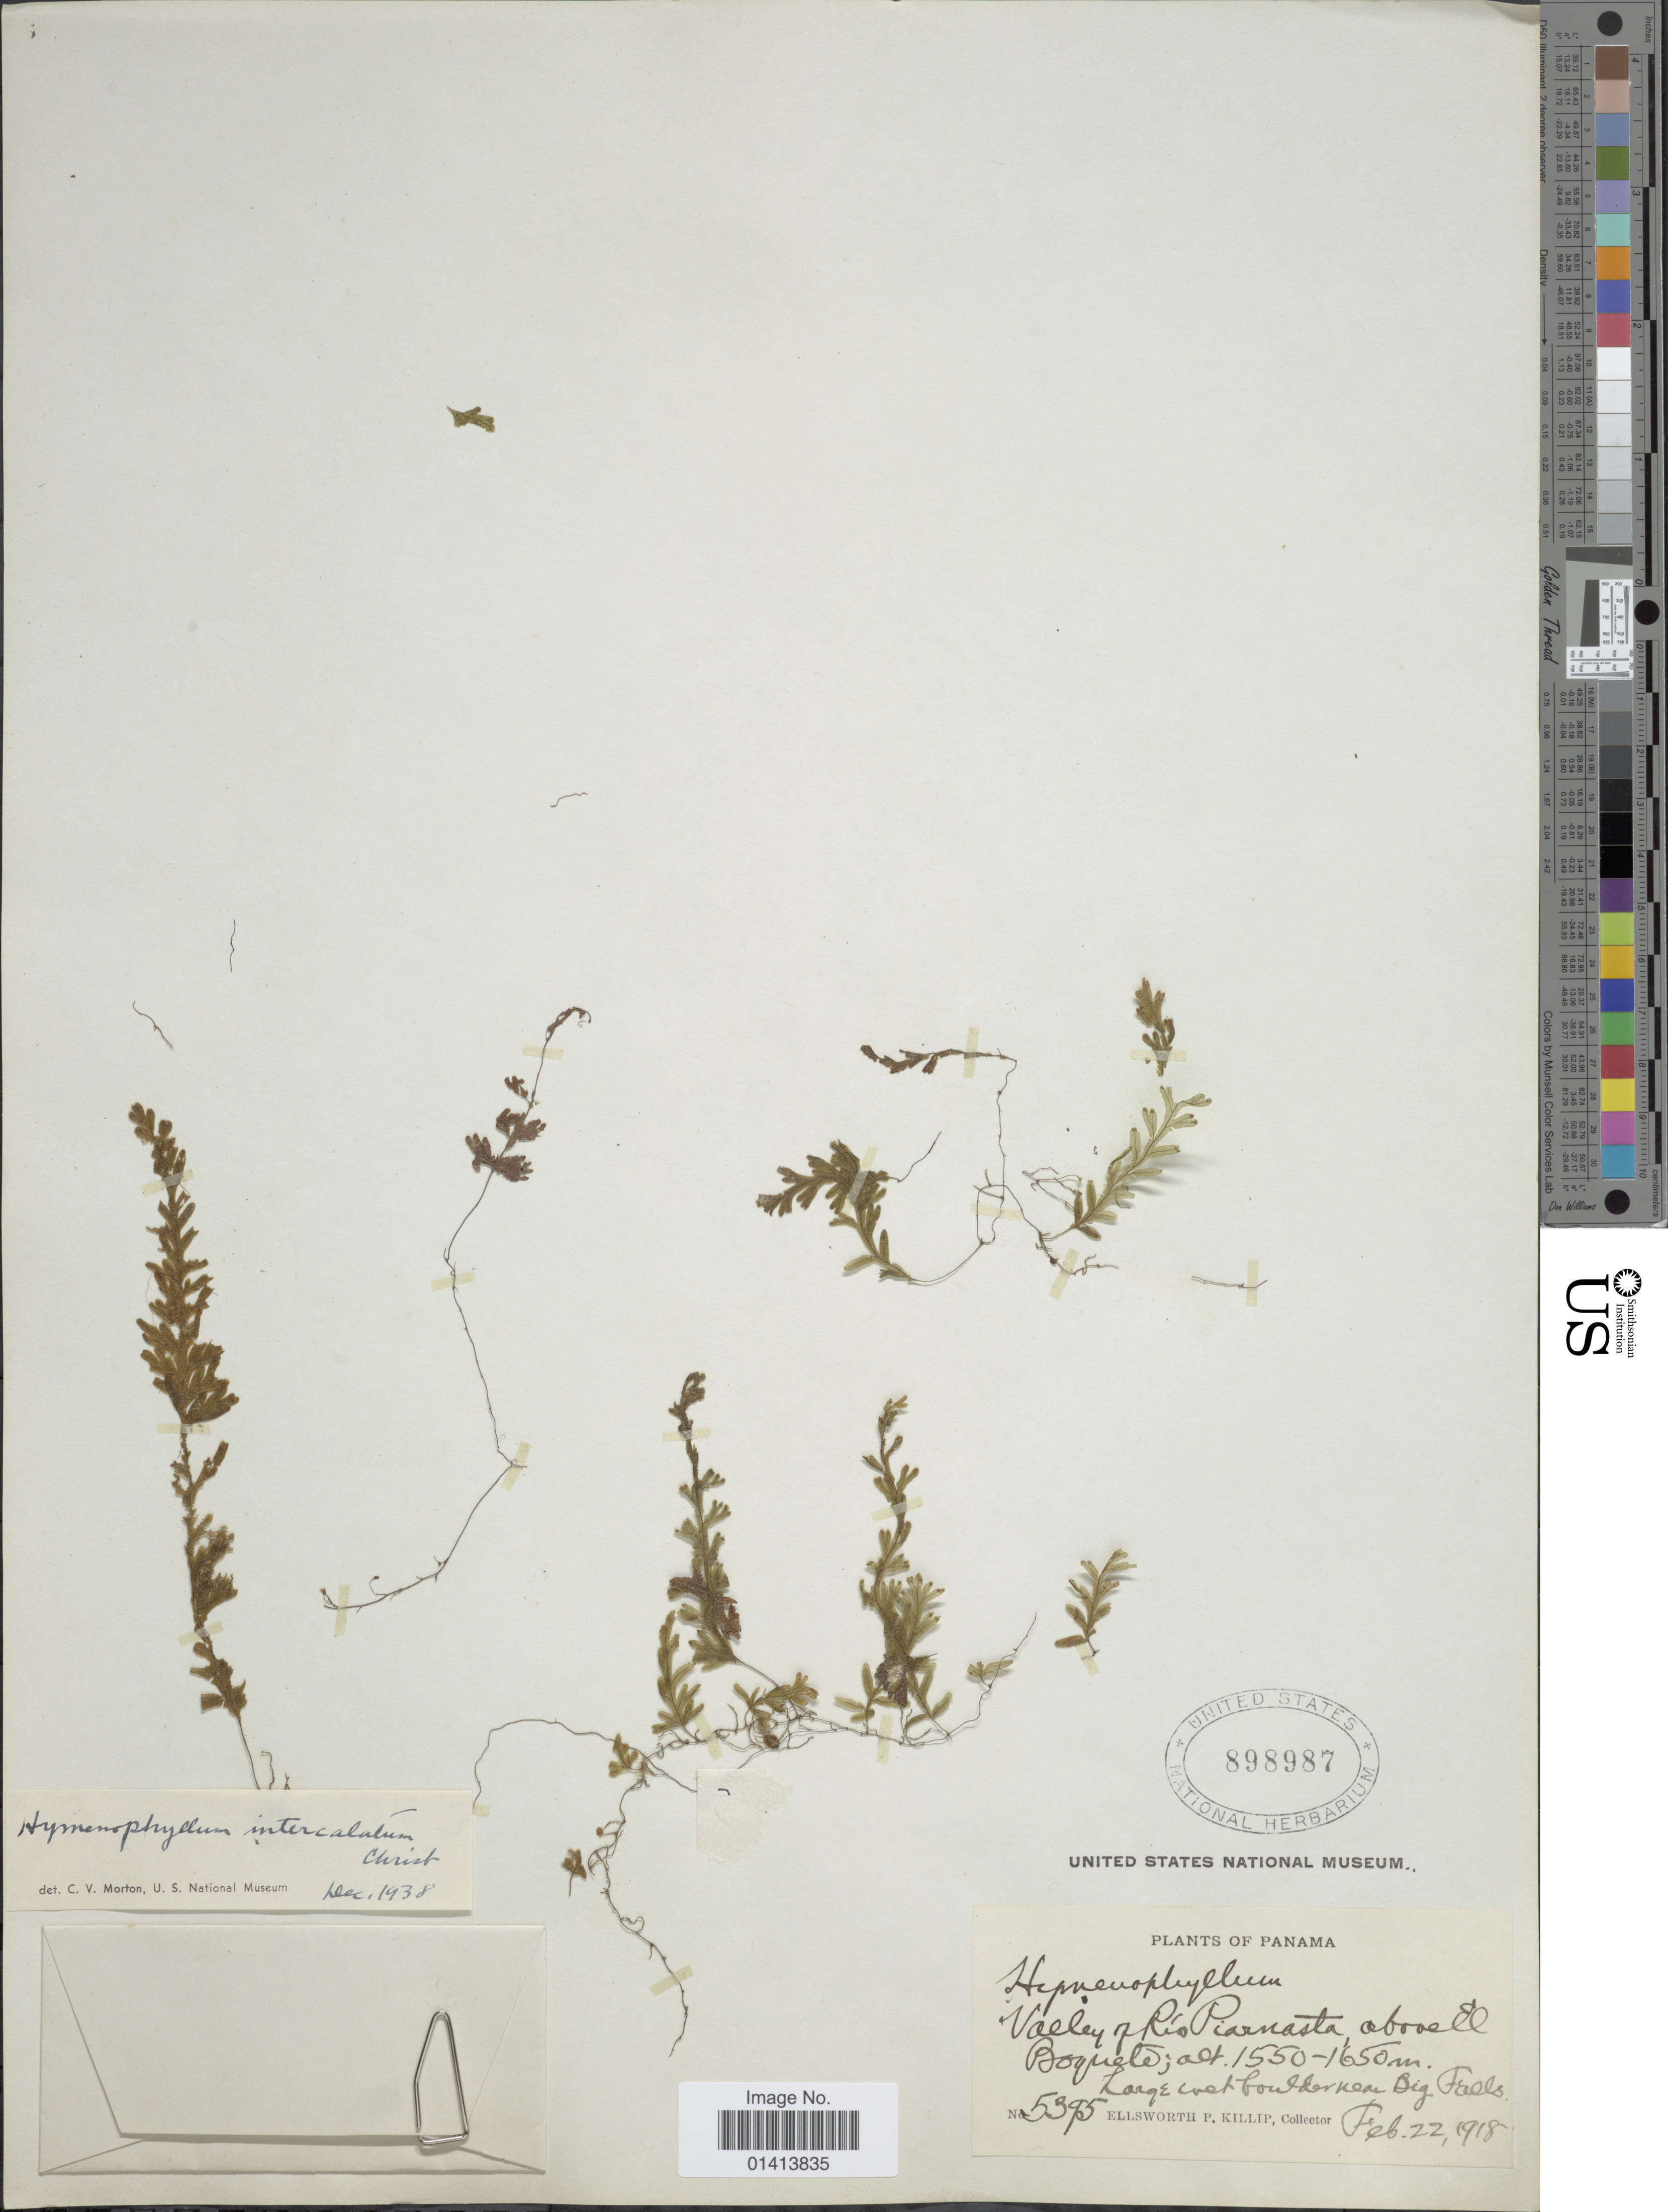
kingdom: Plantae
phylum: Tracheophyta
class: Polypodiopsida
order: Hymenophyllales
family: Hymenophyllaceae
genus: Hymenophyllum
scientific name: Hymenophyllum fragile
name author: (Hedw.) C.V. Morton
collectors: E. P. Killip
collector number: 5395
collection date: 1918-02-22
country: Panama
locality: Valley of Rio Piarnasta, above El Boquete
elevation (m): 1550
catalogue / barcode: US 898987